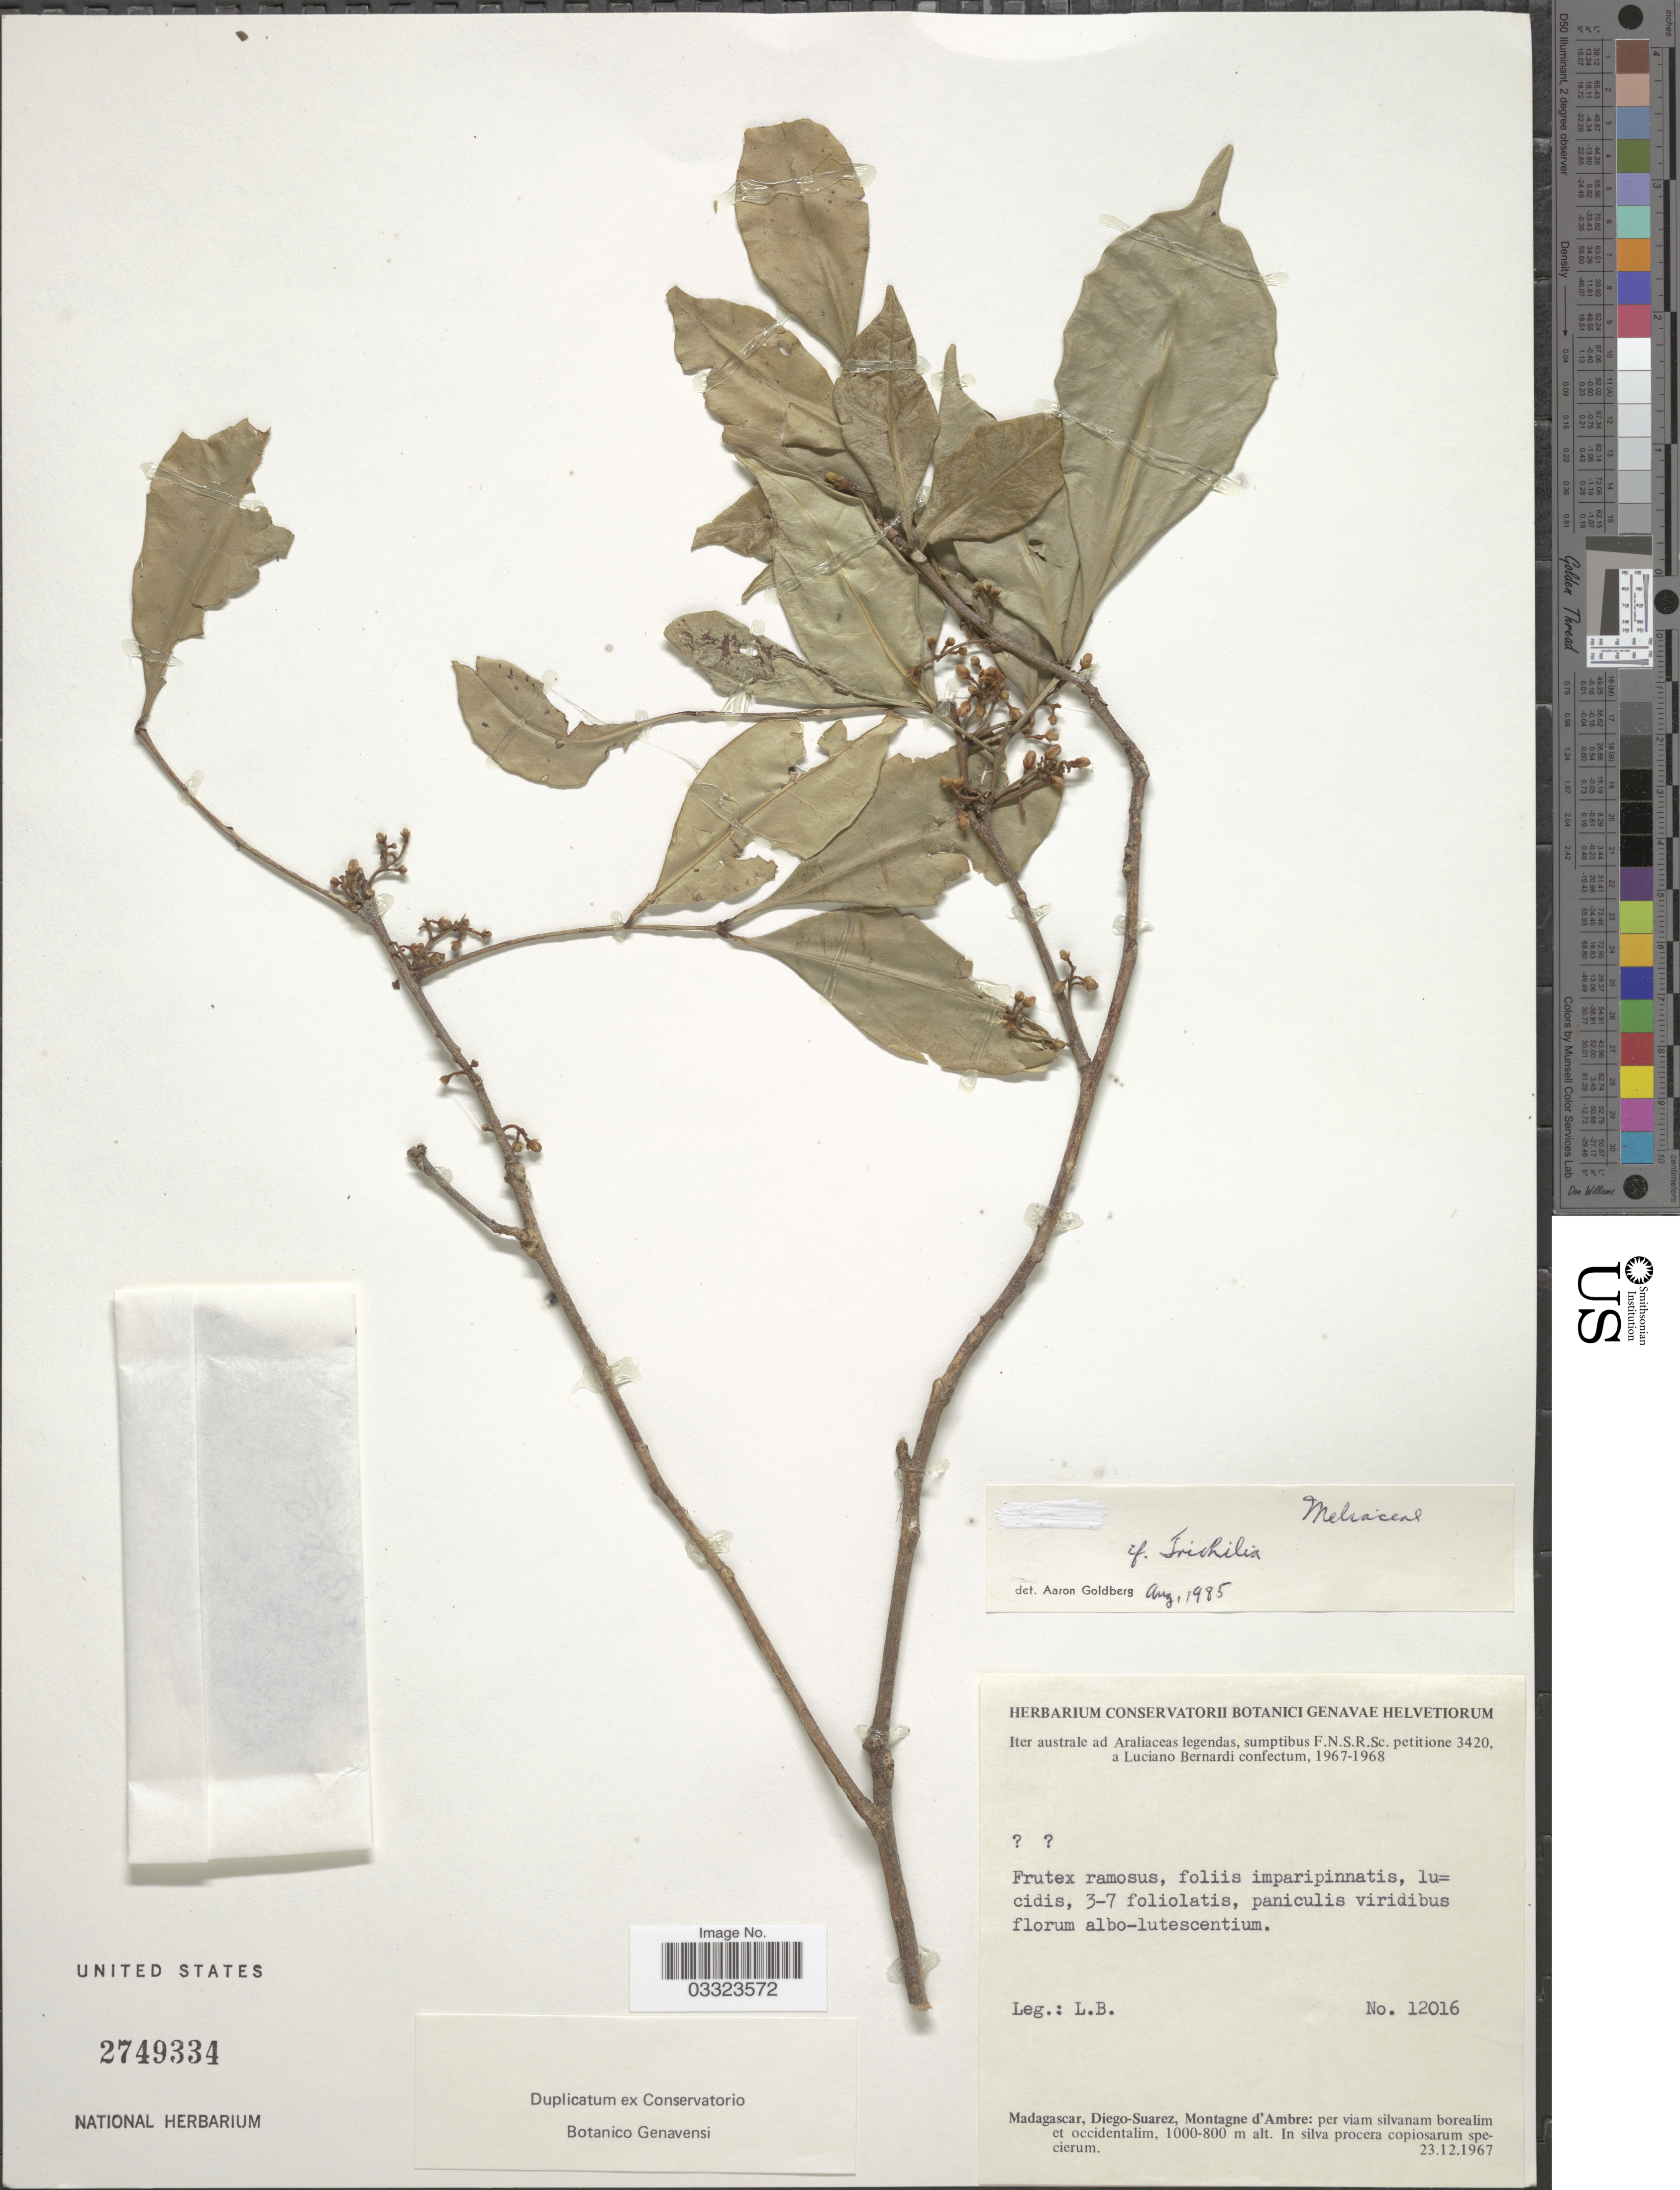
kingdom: Plantae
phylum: Tracheophyta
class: Magnoliopsida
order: Sapindales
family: Meliaceae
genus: Trichilia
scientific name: Trichilia sp.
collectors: L. Bernardi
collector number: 12016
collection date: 1967-12-23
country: Madagascar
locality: Diego-Suarez, Montagne d'Ambre: per viam silvanam borealim et occidentalim.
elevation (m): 800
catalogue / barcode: US 2749334